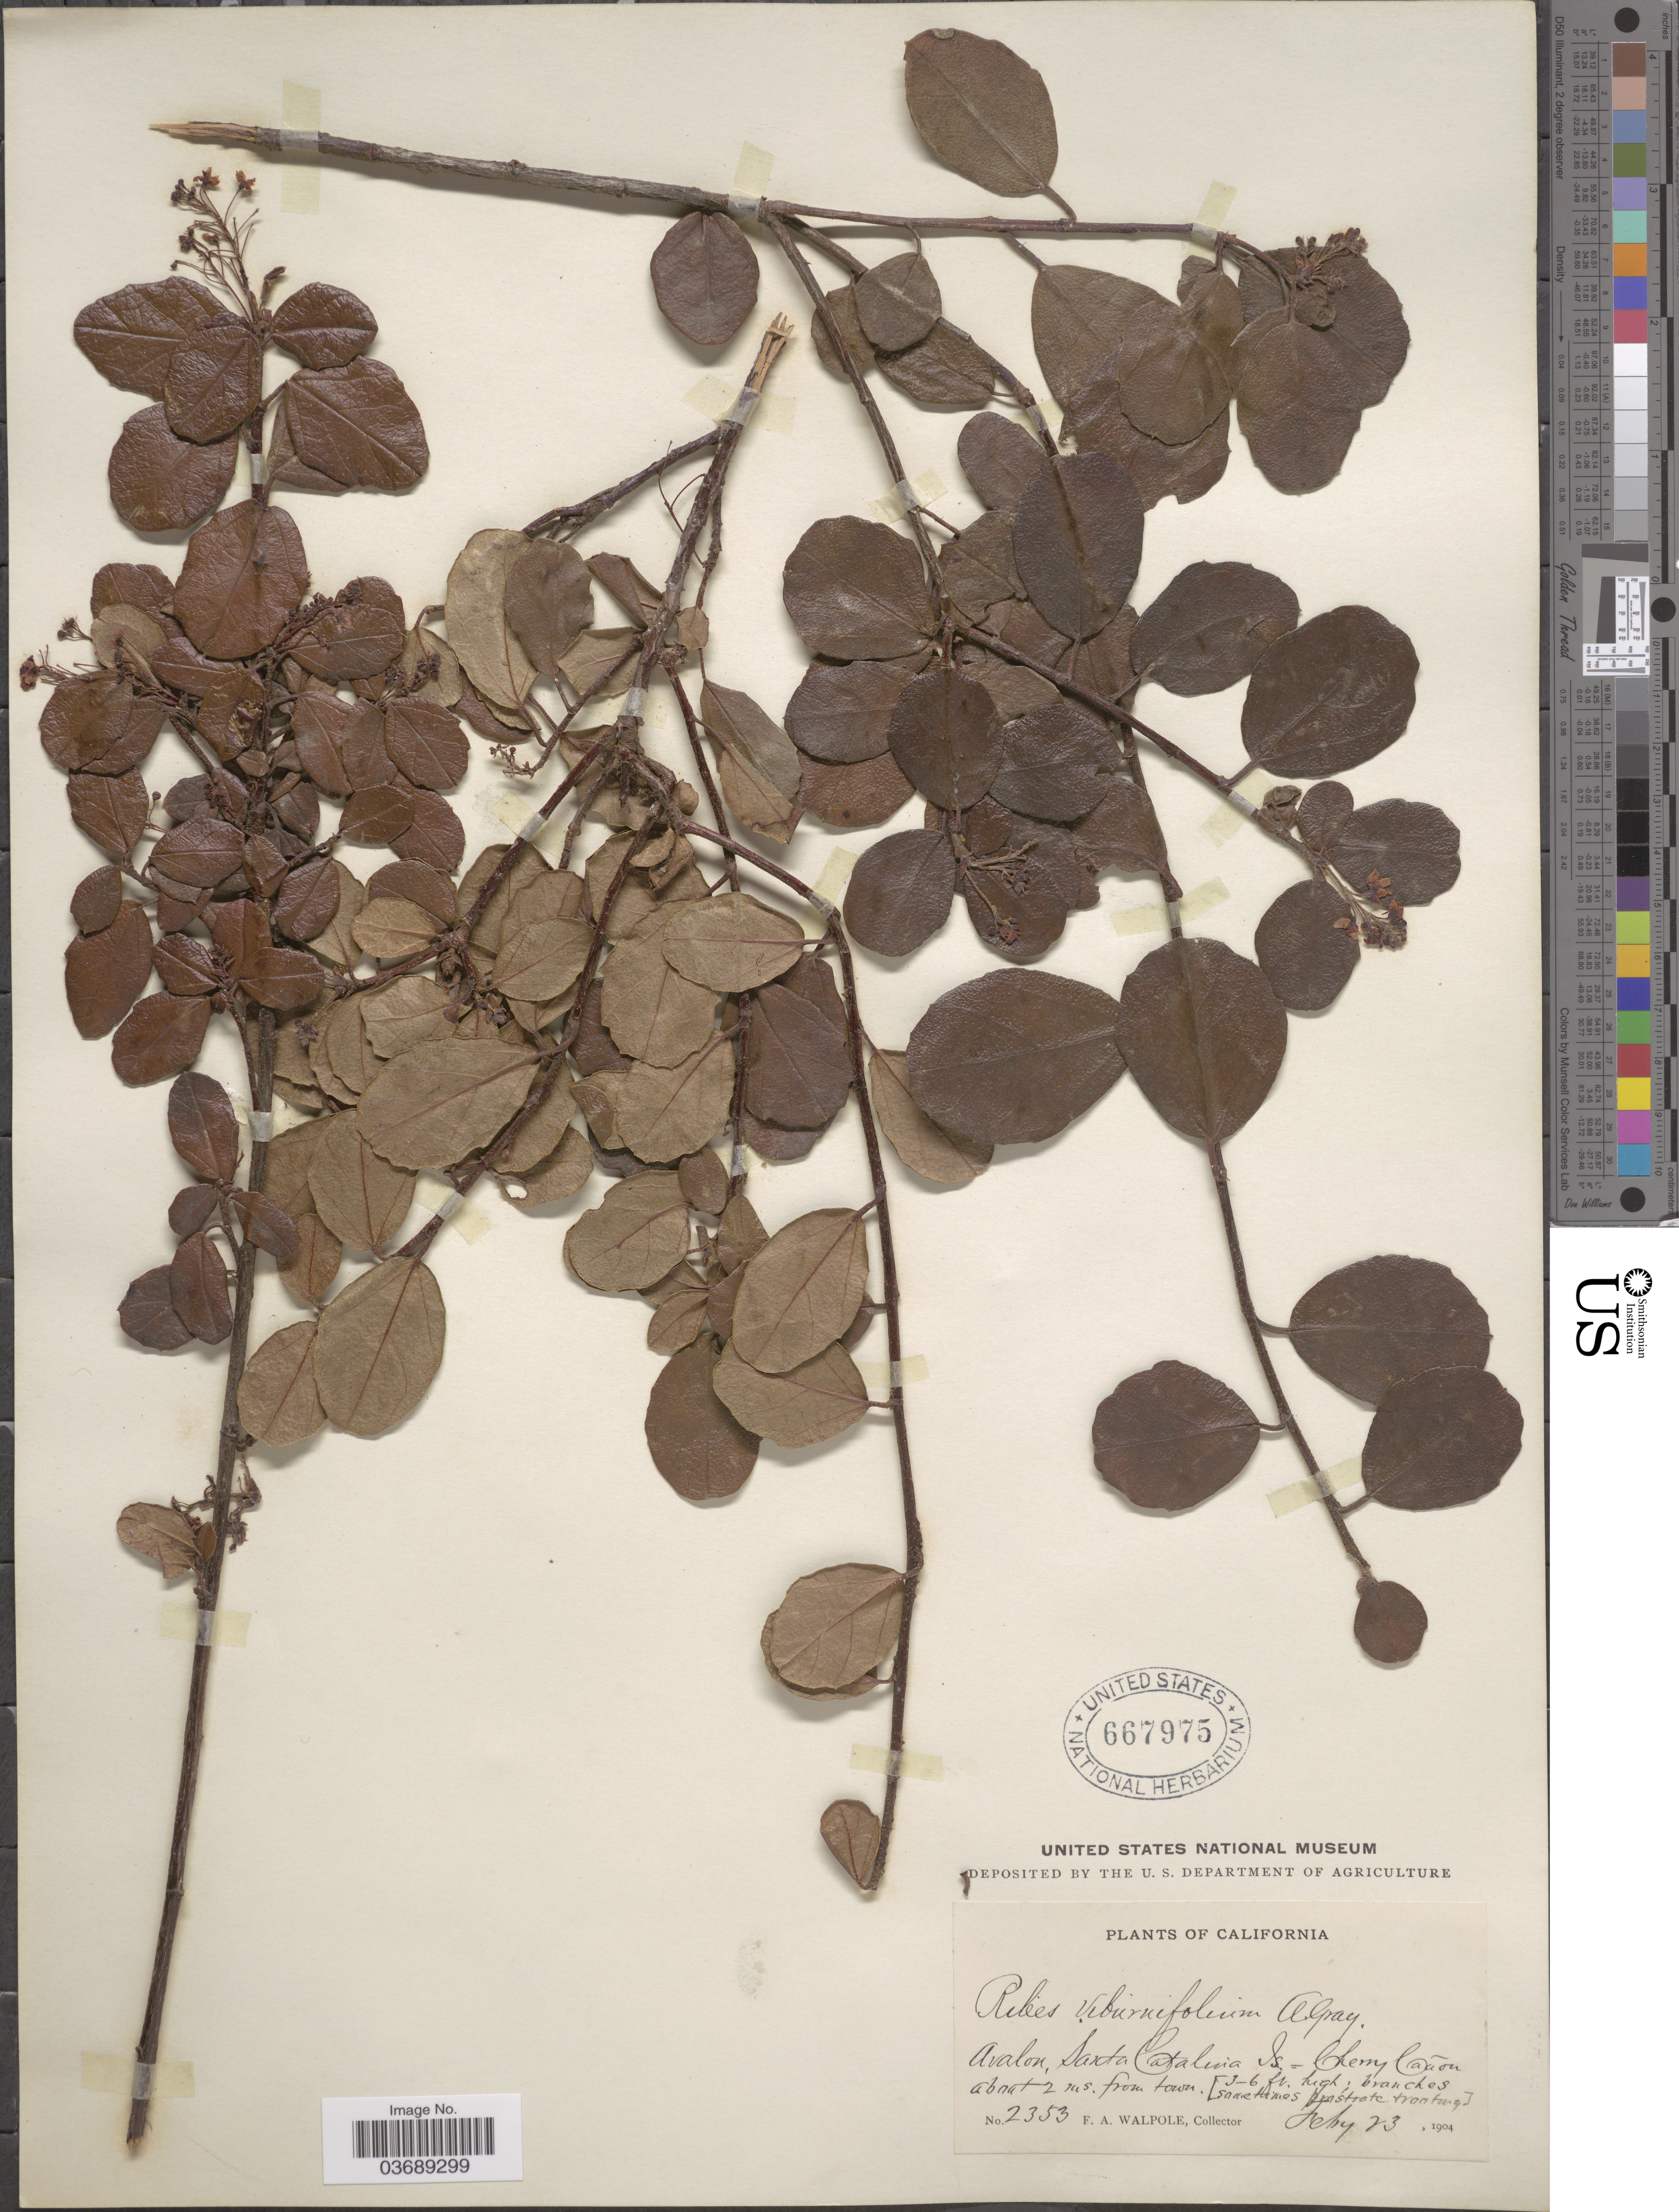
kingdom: Plantae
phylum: Tracheophyta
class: Magnoliopsida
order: Saxifragales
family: Grossulariaceae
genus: Ribes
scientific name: Ribes viburnifolium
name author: A. Gray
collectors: F. Walpole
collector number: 2353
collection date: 1904-02-23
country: United States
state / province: California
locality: Avalon, Santa Catalina Is. Cherry Cañon, about 2 ms. from town.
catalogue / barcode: US 667975